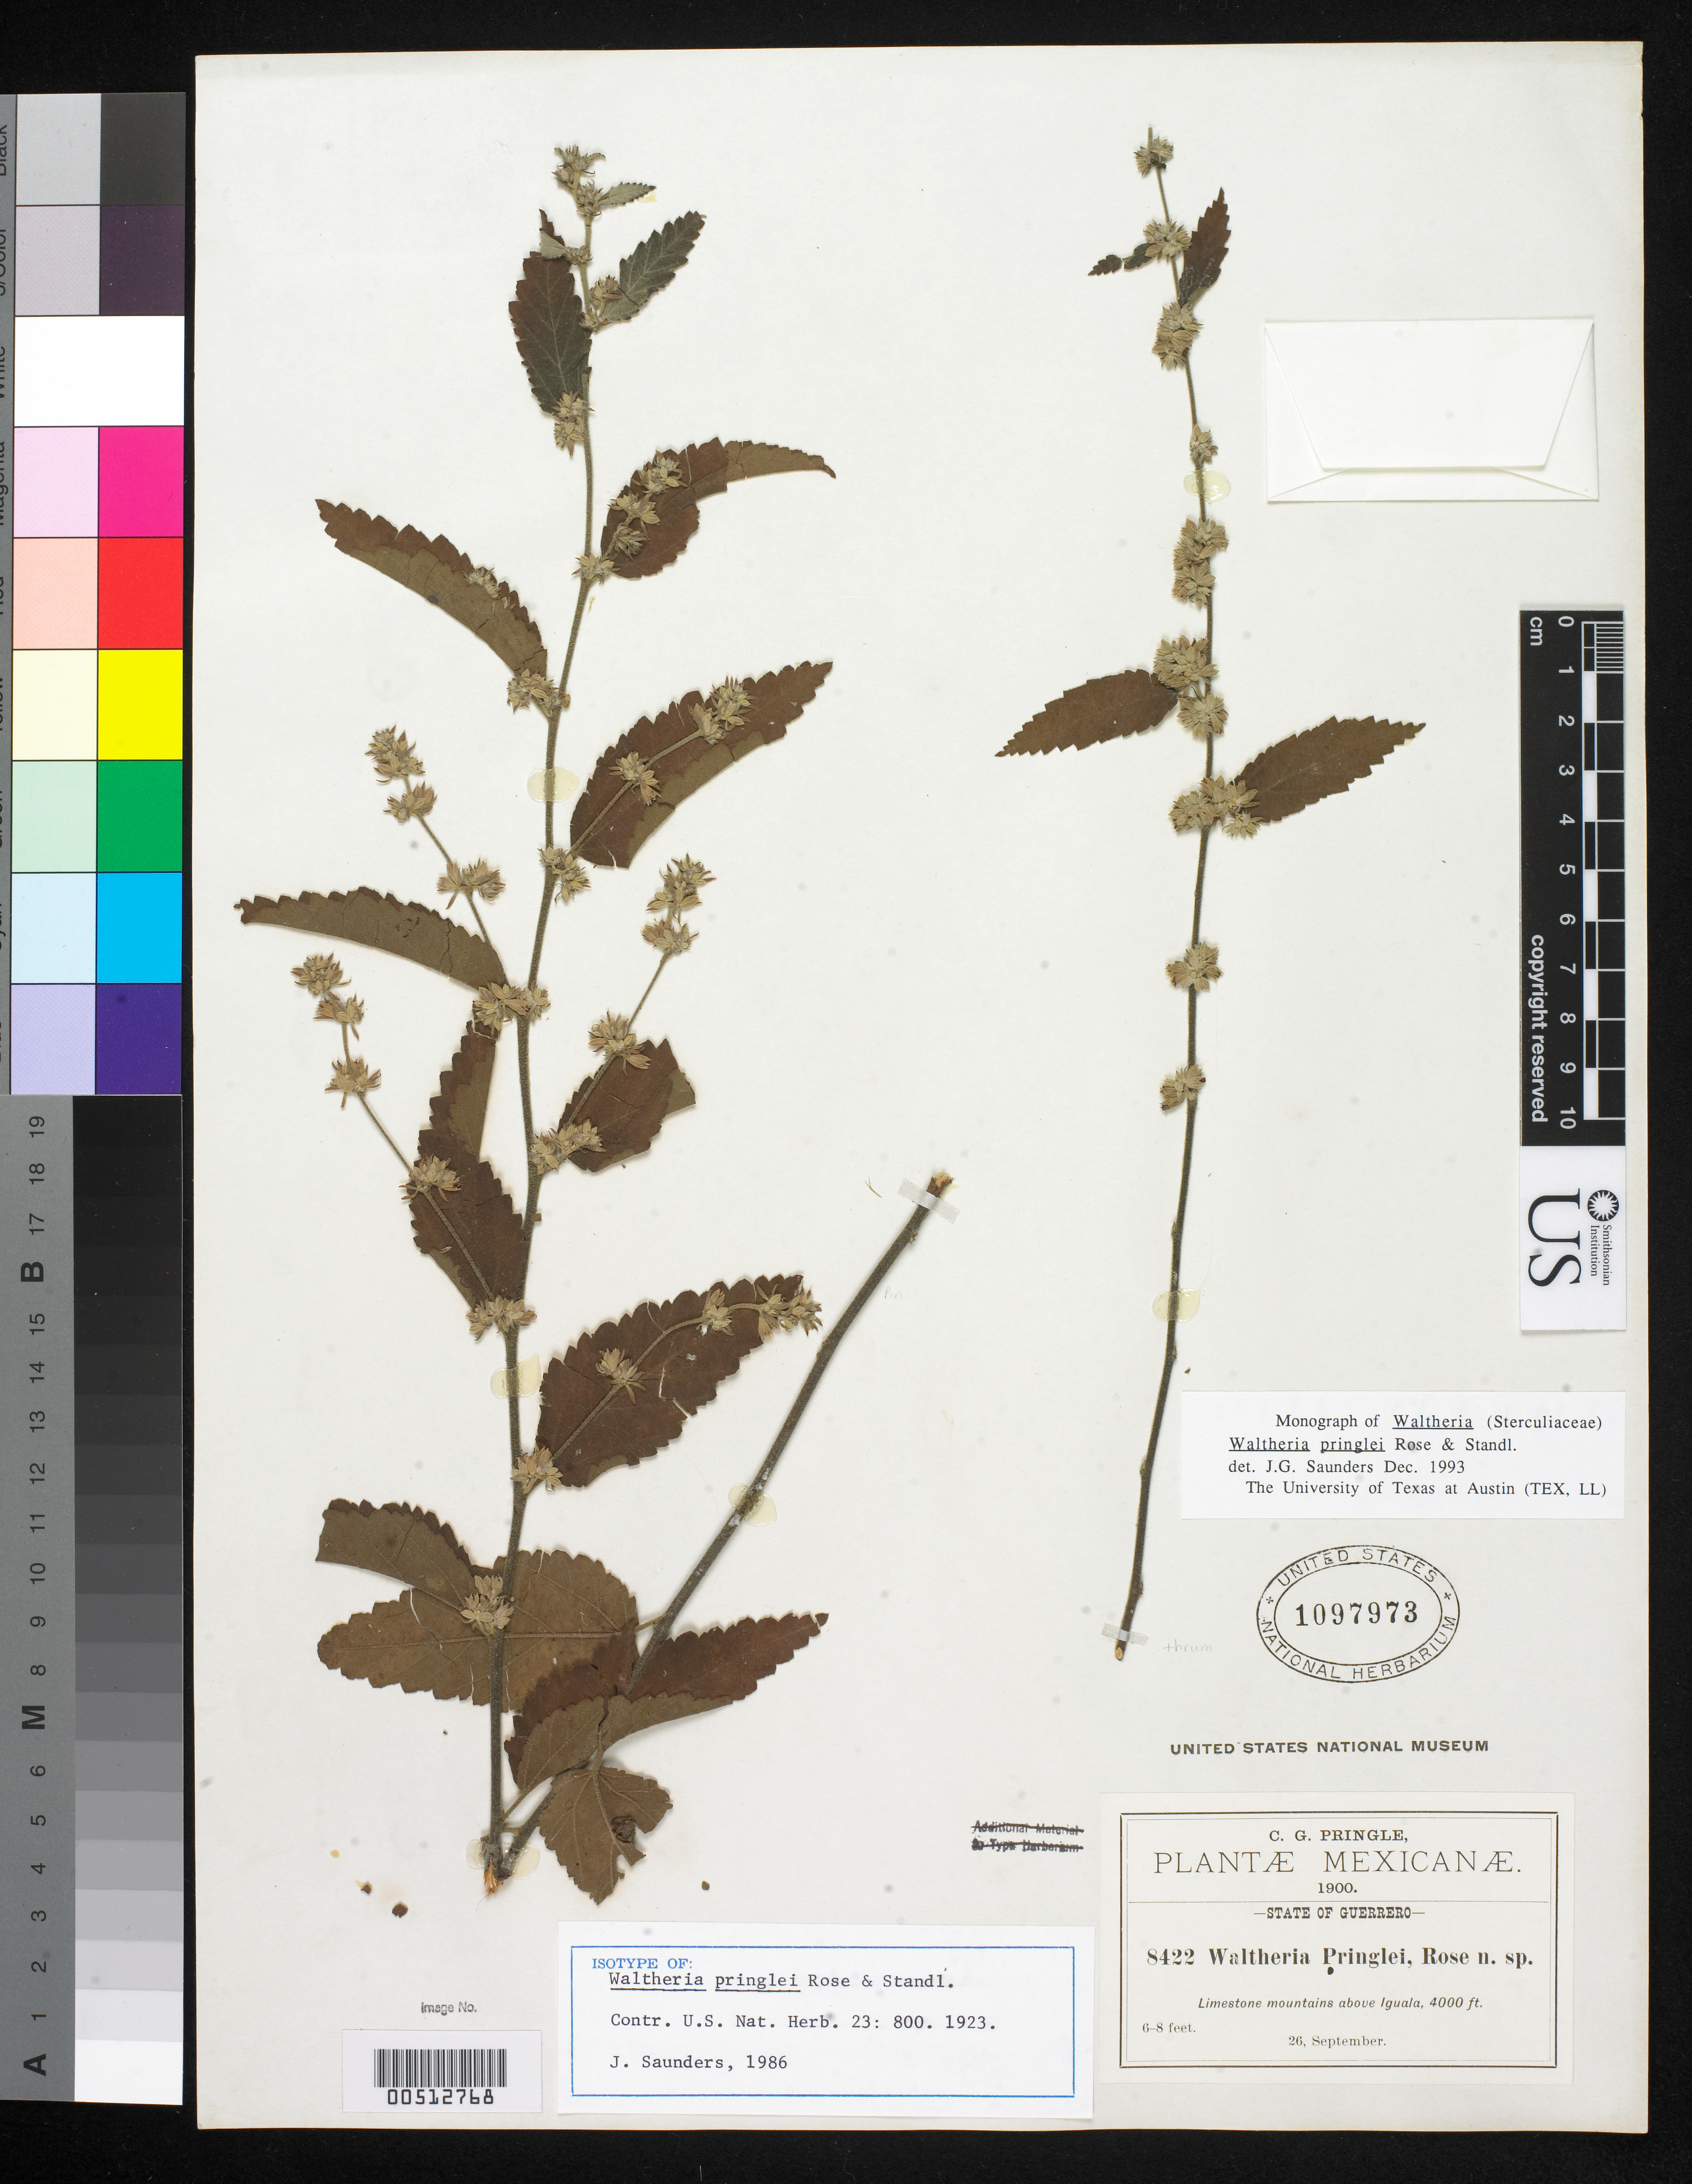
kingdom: Plantae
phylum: Tracheophyta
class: Magnoliopsida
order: Malvales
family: Malvaceae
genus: Waltheria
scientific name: Waltheria pringlei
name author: Rose & Standl.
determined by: Saunders, J. G.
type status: Isotype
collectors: C. G. Pringle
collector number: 8422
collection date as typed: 26 Sep 1900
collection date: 1900-09-26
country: Mexico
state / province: Guerrero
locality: Limestone mountains above Iguala.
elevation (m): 1219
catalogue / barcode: US 1097973